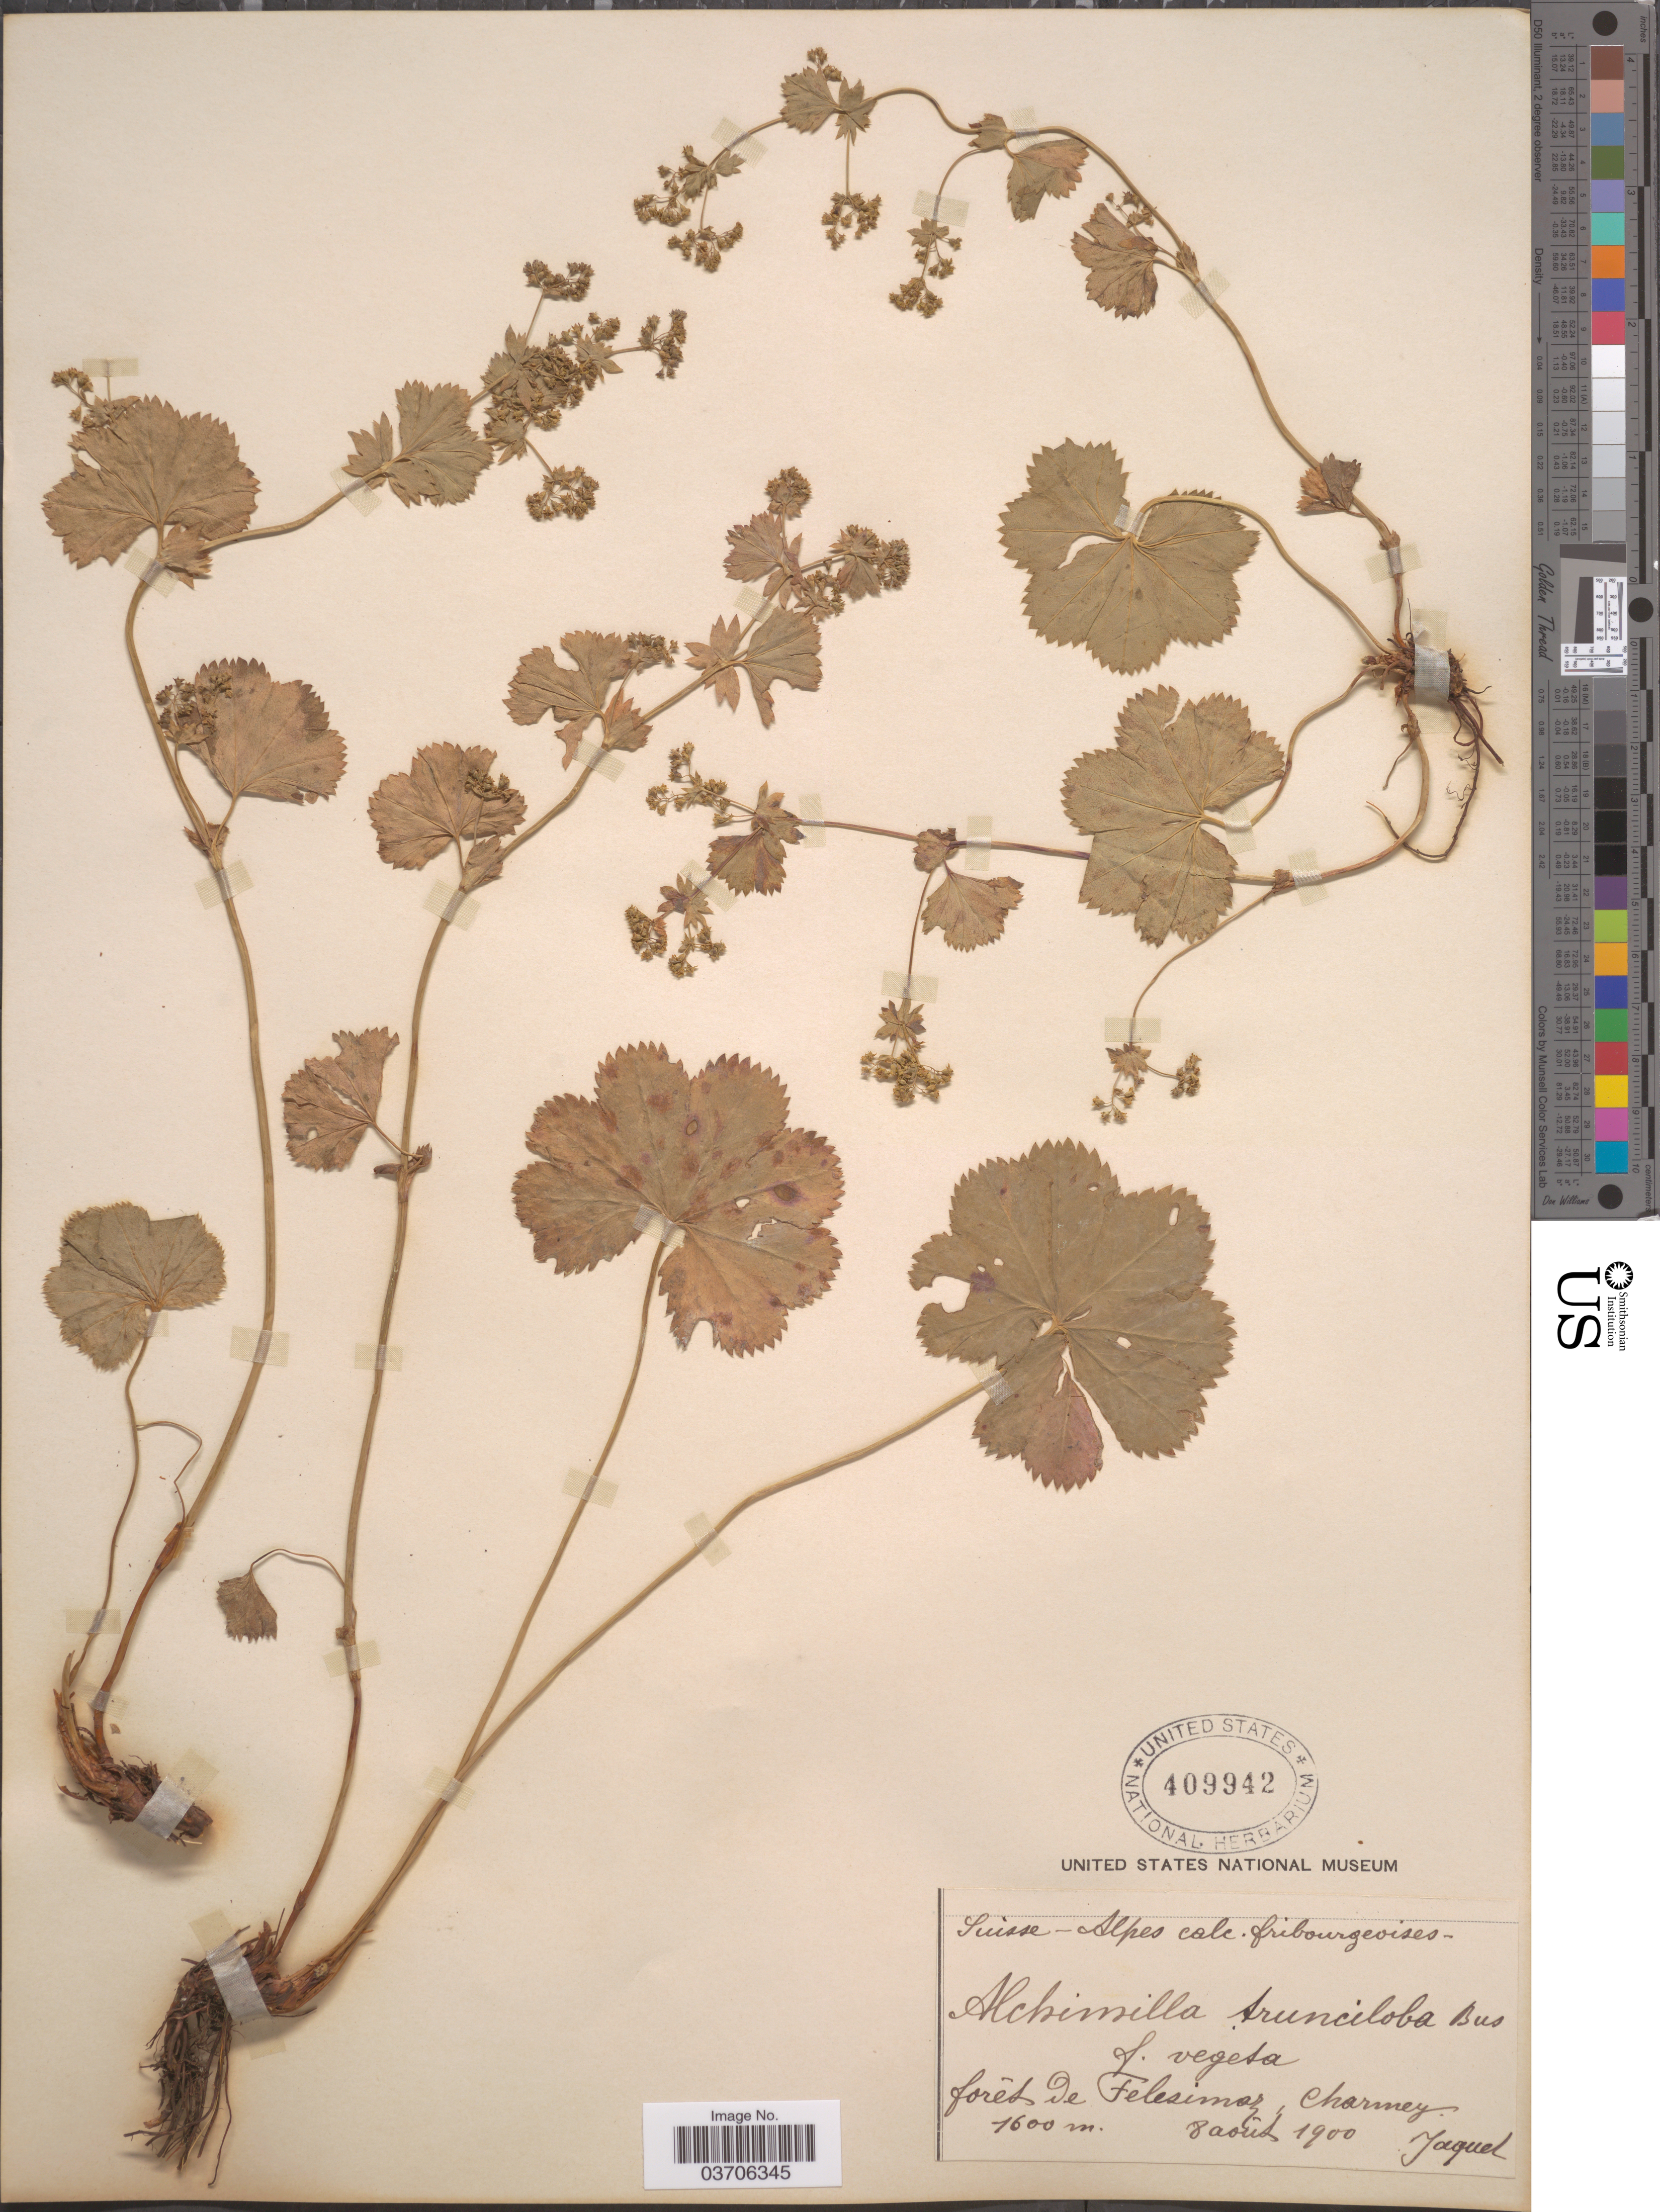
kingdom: Plantae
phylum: Tracheophyta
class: Magnoliopsida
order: Rosales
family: Rosaceae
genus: Alchemilla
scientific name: Alchemilla trunciloba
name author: Buser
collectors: -. Jaquet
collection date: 1900-08-08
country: Switzerland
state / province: Fribourg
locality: Suisse- Alpes calc. fribourgeoises. Felesimaz, Charmey.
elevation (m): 1600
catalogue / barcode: US 409942